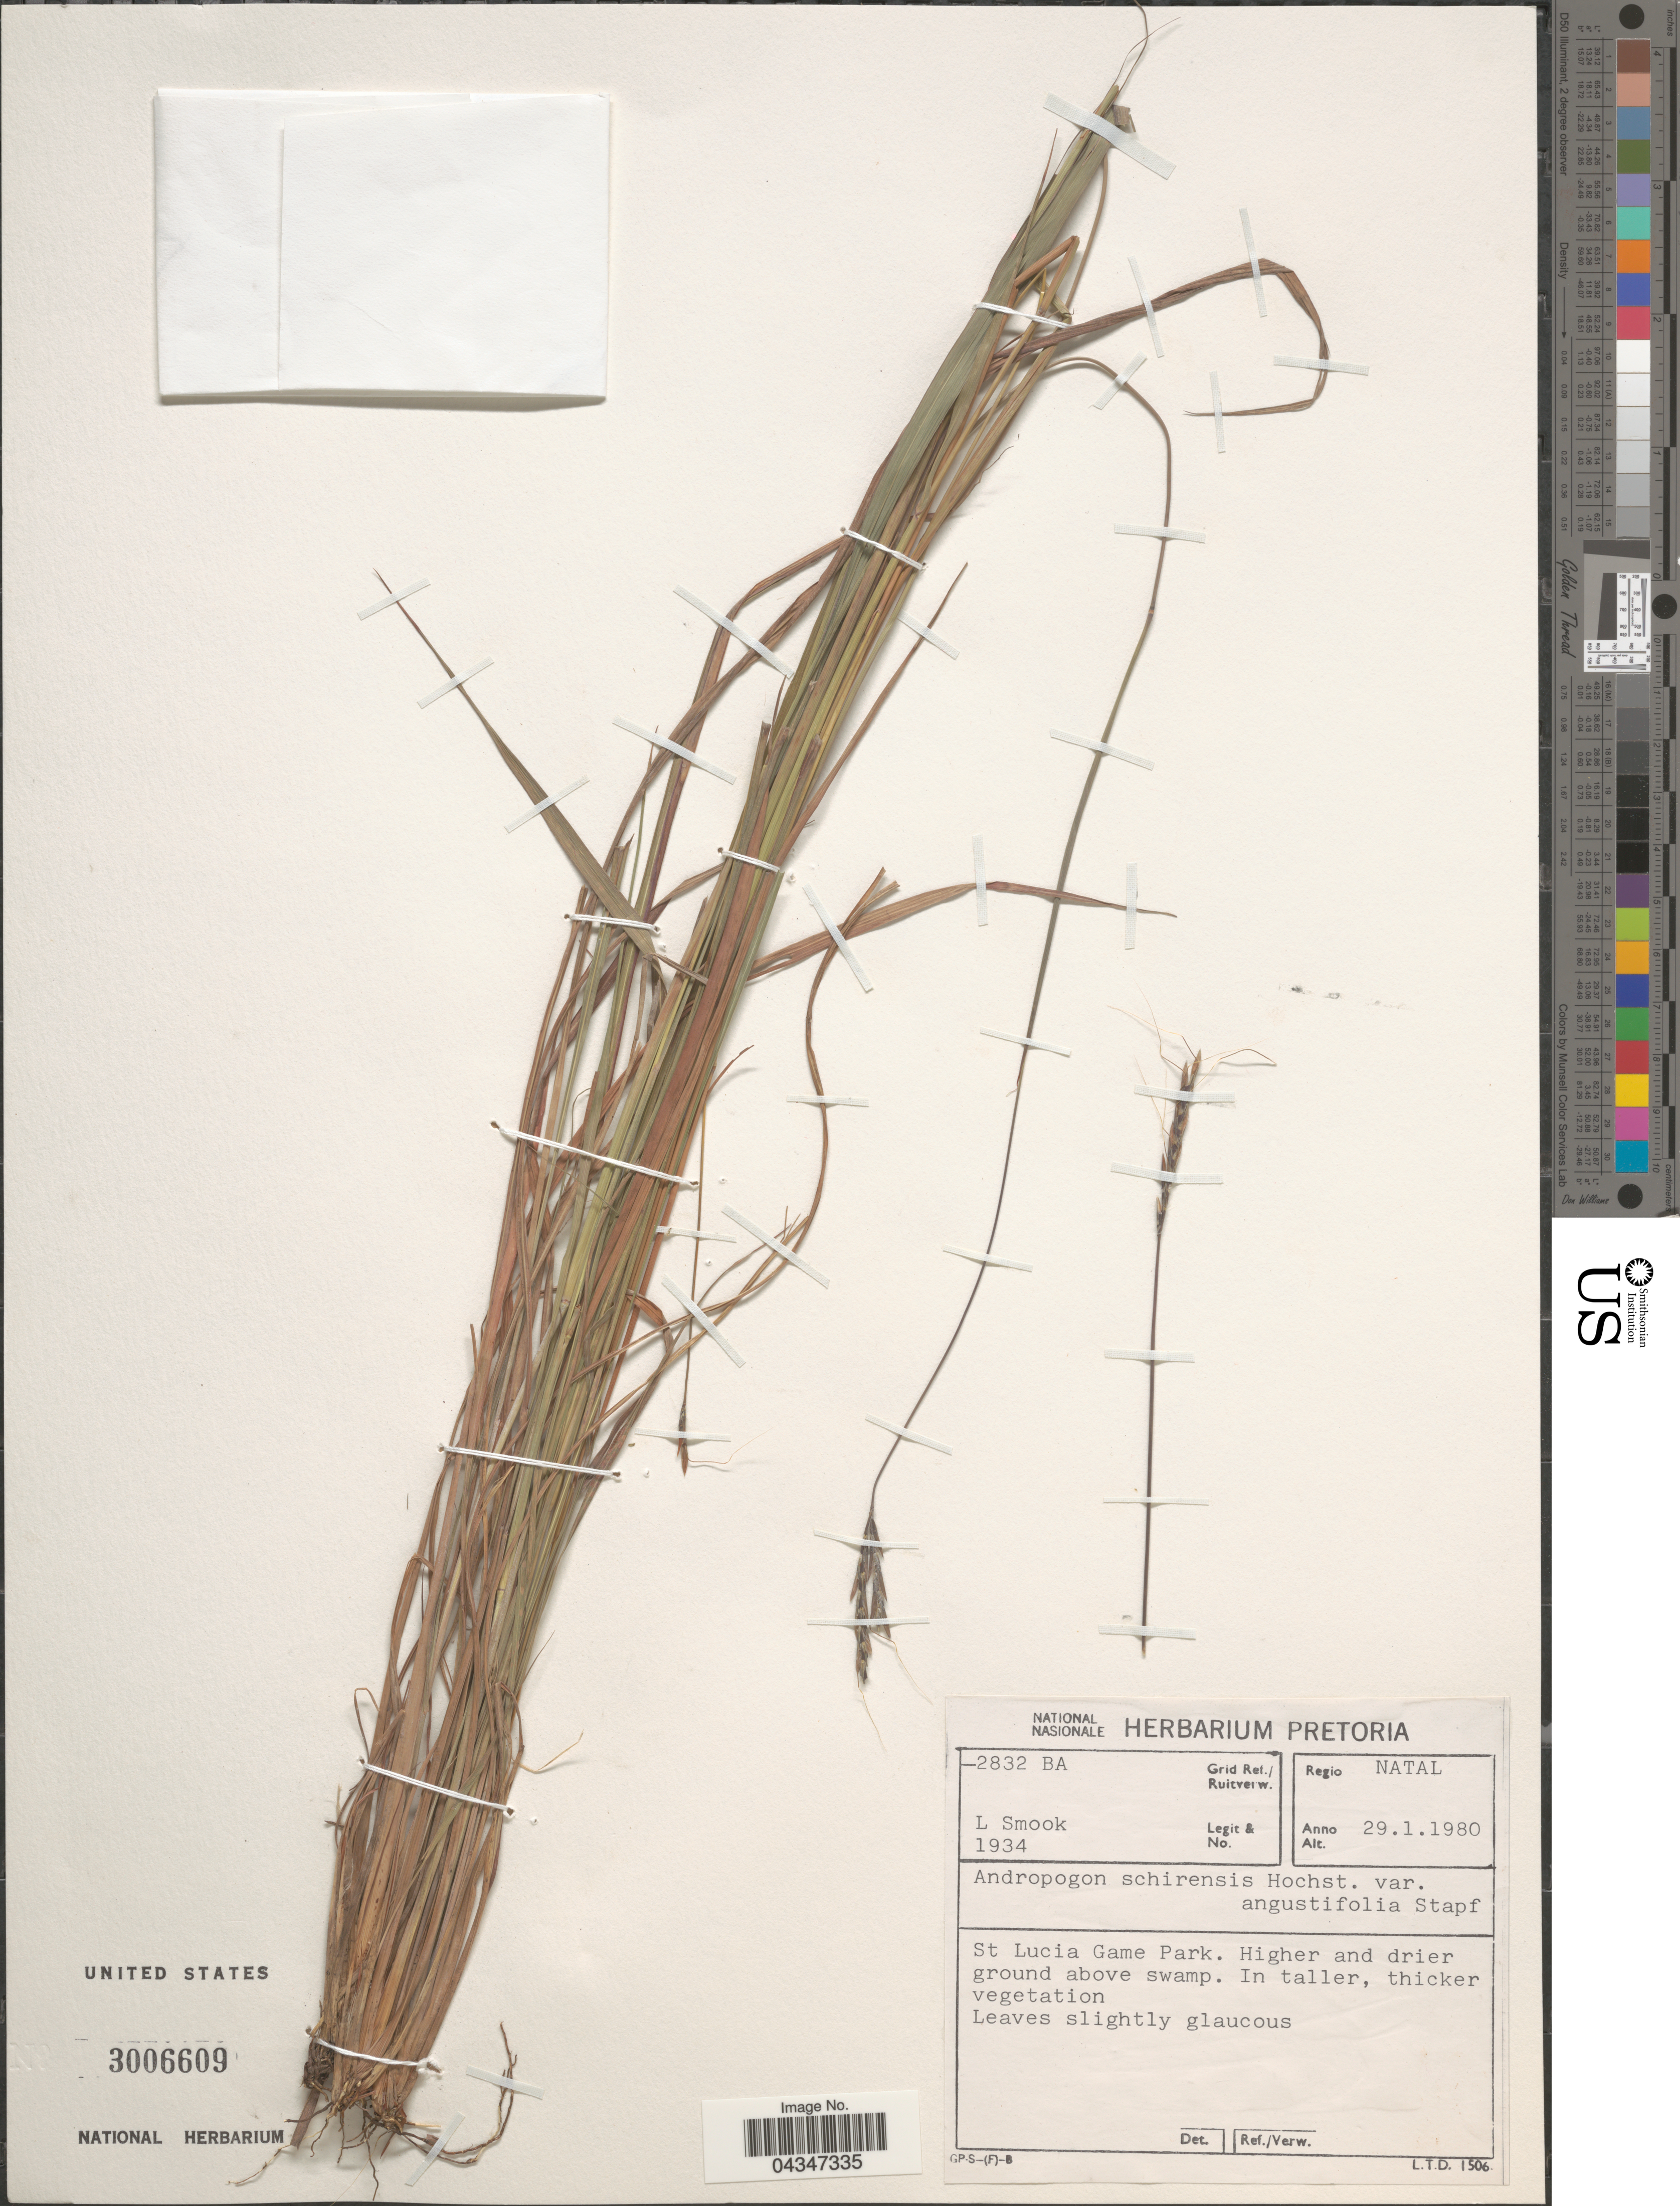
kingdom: Plantae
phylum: Tracheophyta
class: Liliopsida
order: Poales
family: Poaceae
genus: Andropogon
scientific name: Andropogon schirensis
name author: Hochst. ex A. Rich.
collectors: L. Smook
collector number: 1934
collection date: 1980-01-29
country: South Africa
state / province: KwaZulu-Natal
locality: Grid Ref./ Ruitverw. -2832 BA. Regio Natal. St Lucia Game Park.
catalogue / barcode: US 3006609